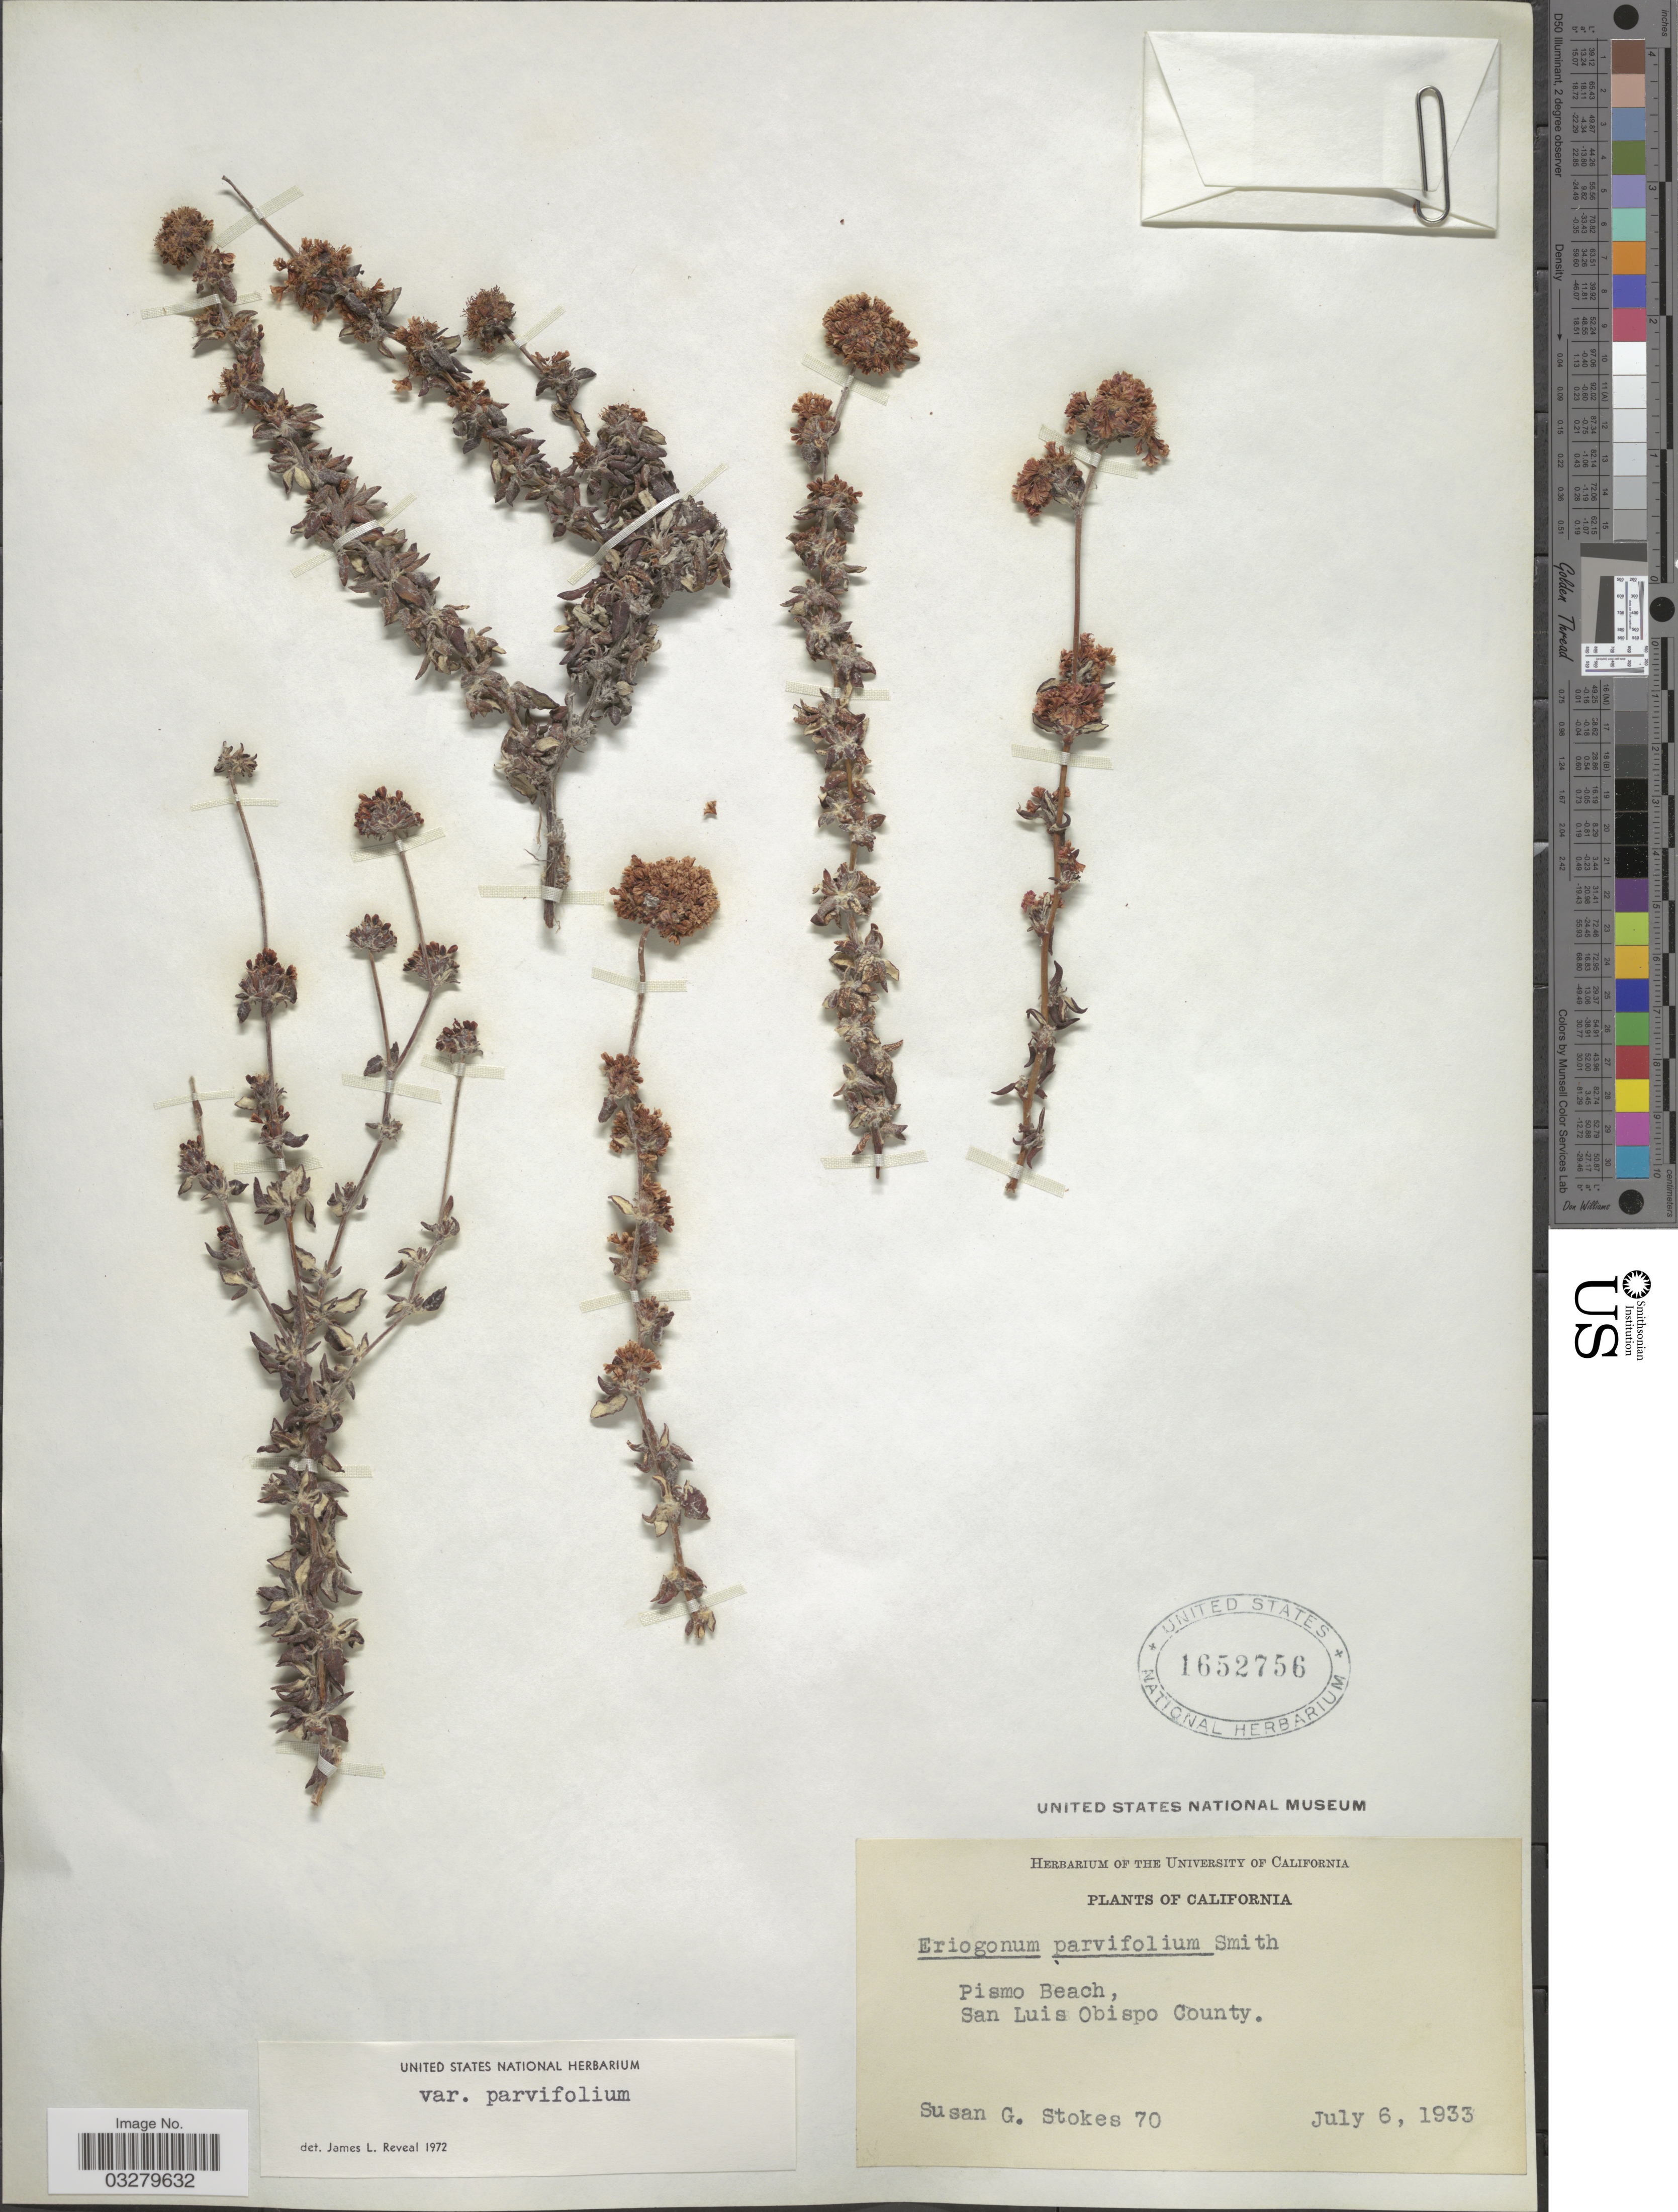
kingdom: Plantae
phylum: Tracheophyta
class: Magnoliopsida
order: Caryophyllales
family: Polygonaceae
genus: Eriogonum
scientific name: Eriogonum parviflorum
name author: Nutt.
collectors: S. G. Stokes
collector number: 70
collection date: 1933-07-06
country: United States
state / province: California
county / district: San Luis Obispo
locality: Pismo Beach, San Luis Obispo County.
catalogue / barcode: US 1652756